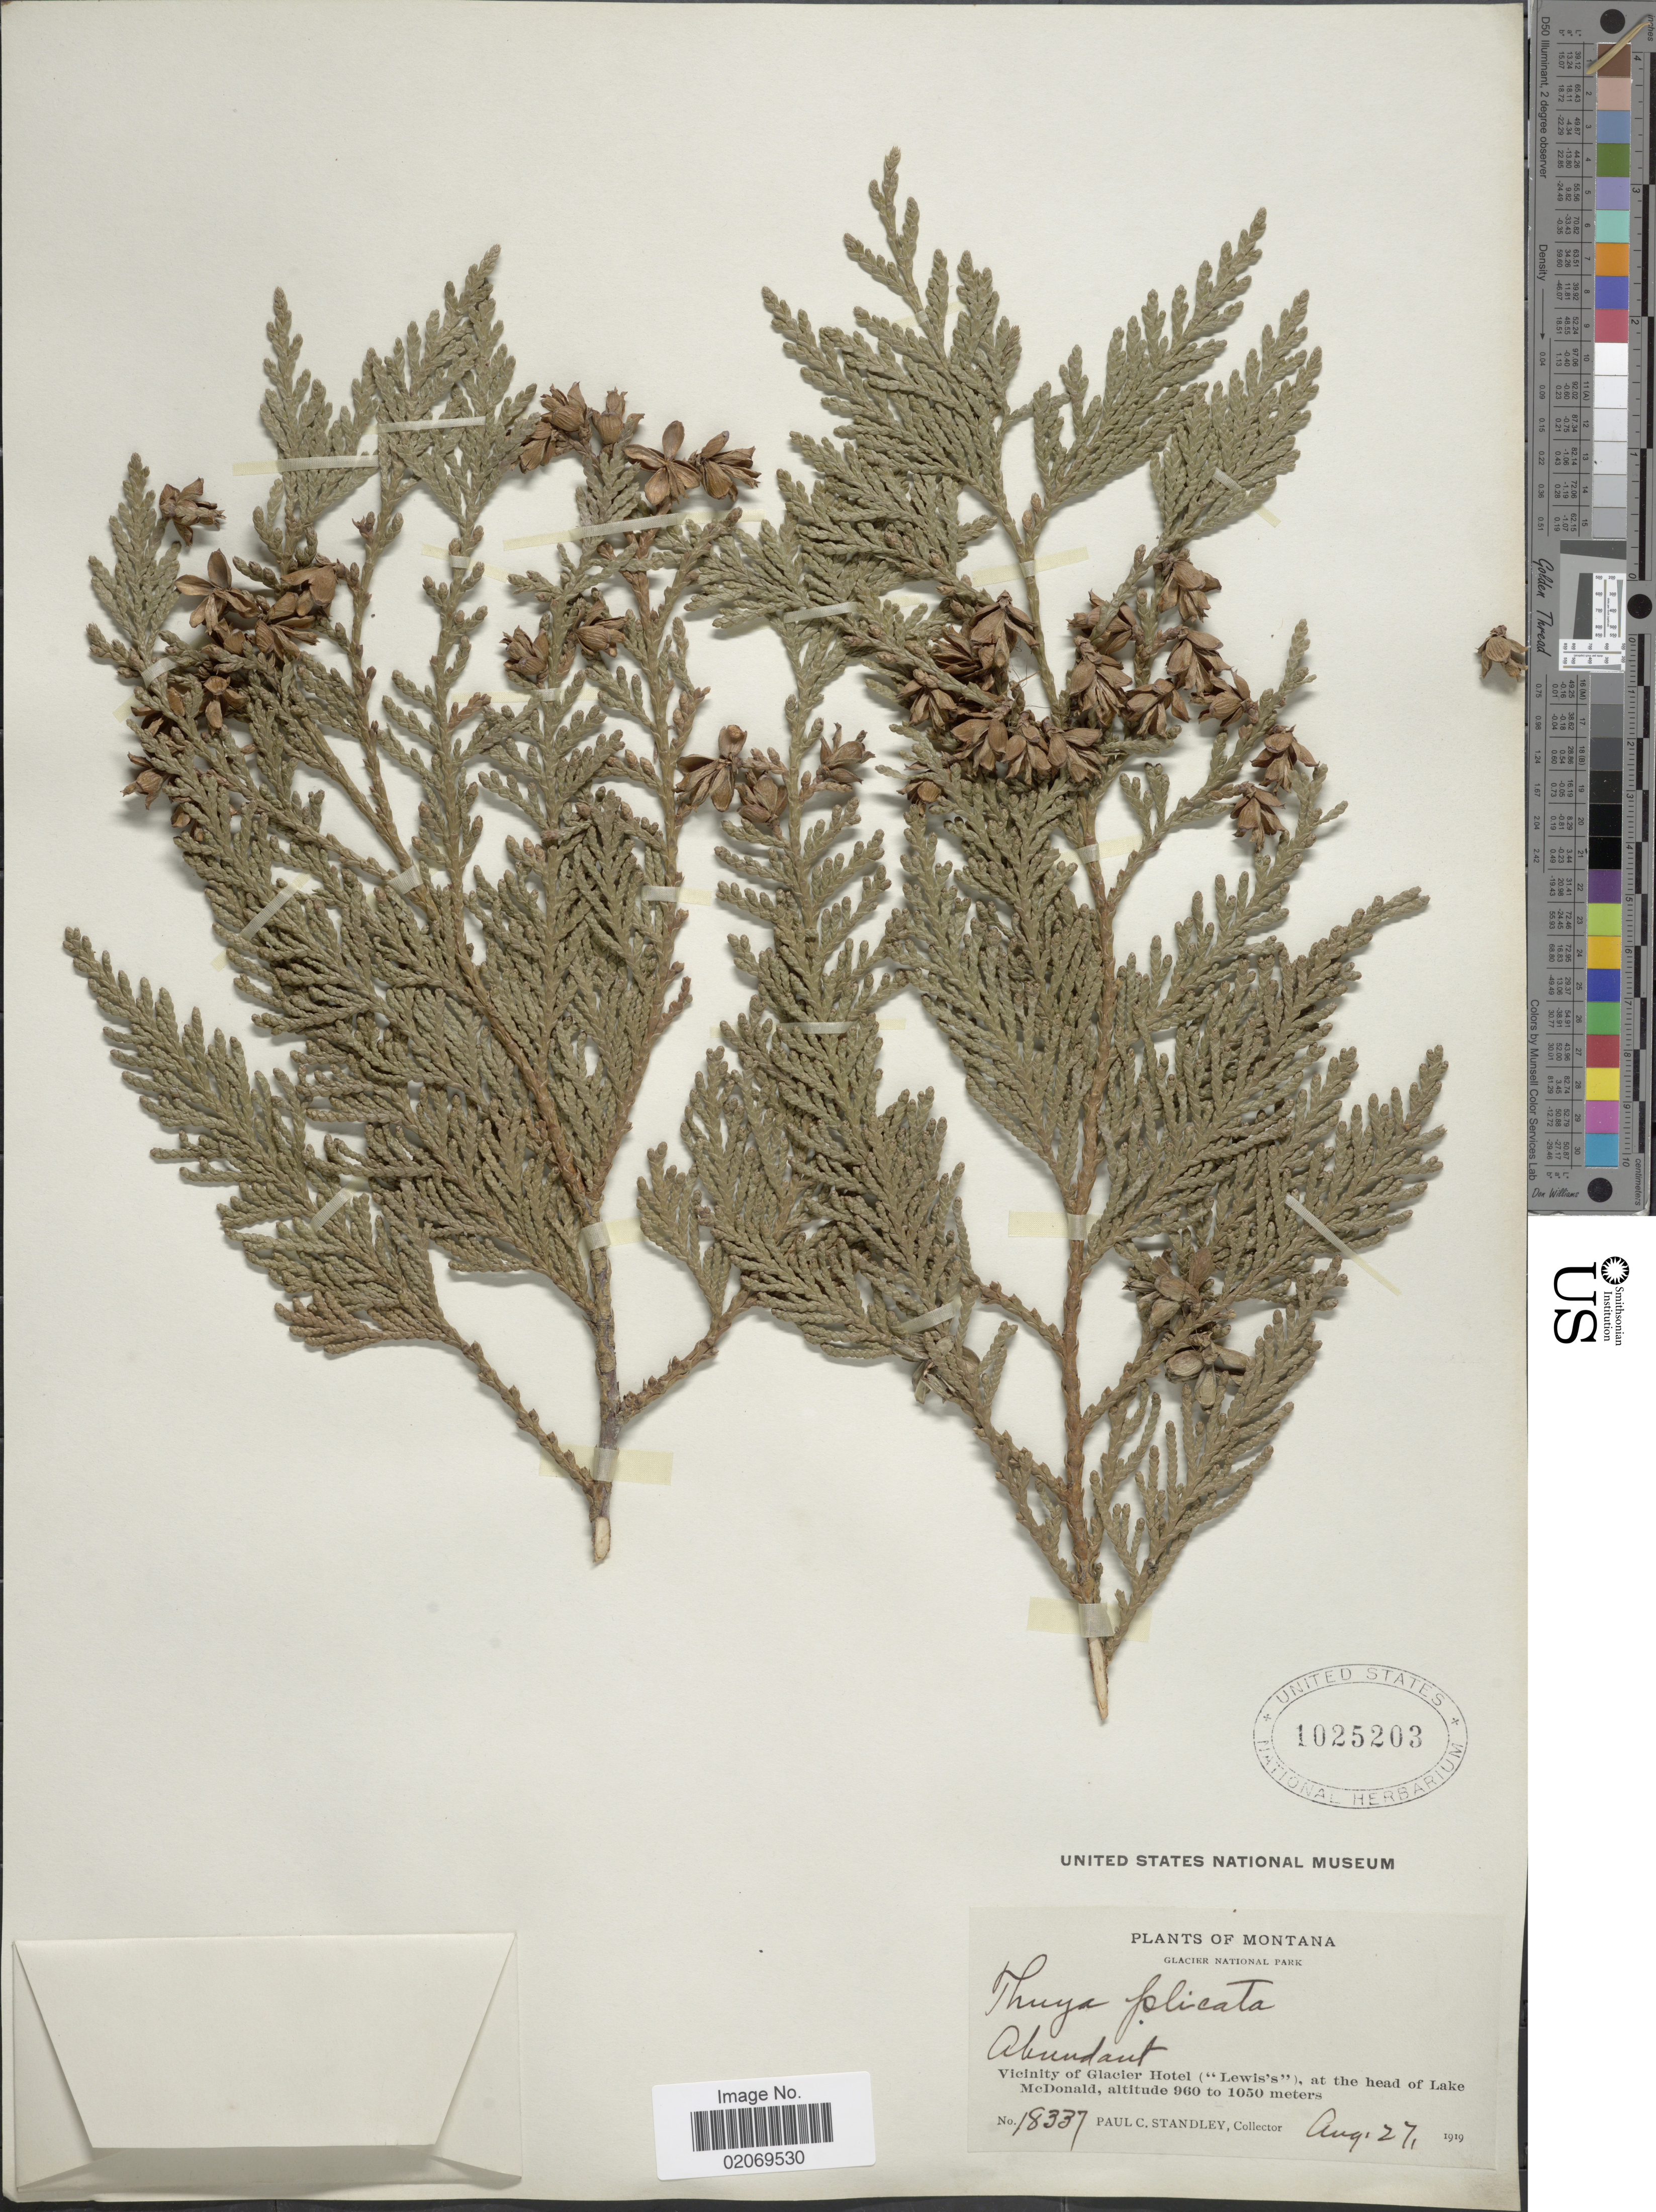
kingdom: Plantae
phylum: Tracheophyta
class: Pinopsida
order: Pinales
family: Cupressaceae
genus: Thuja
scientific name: Thuja plicata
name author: Donn & D. Don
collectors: P. C. Standley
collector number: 18337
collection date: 1919-08-27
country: United States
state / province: Montana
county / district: Flathead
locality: Glacier National Park, Abundant, Vicinity of Glacier Hotel ('Lewis's'), at the head of Lake McDonald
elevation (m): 960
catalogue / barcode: US 1025203